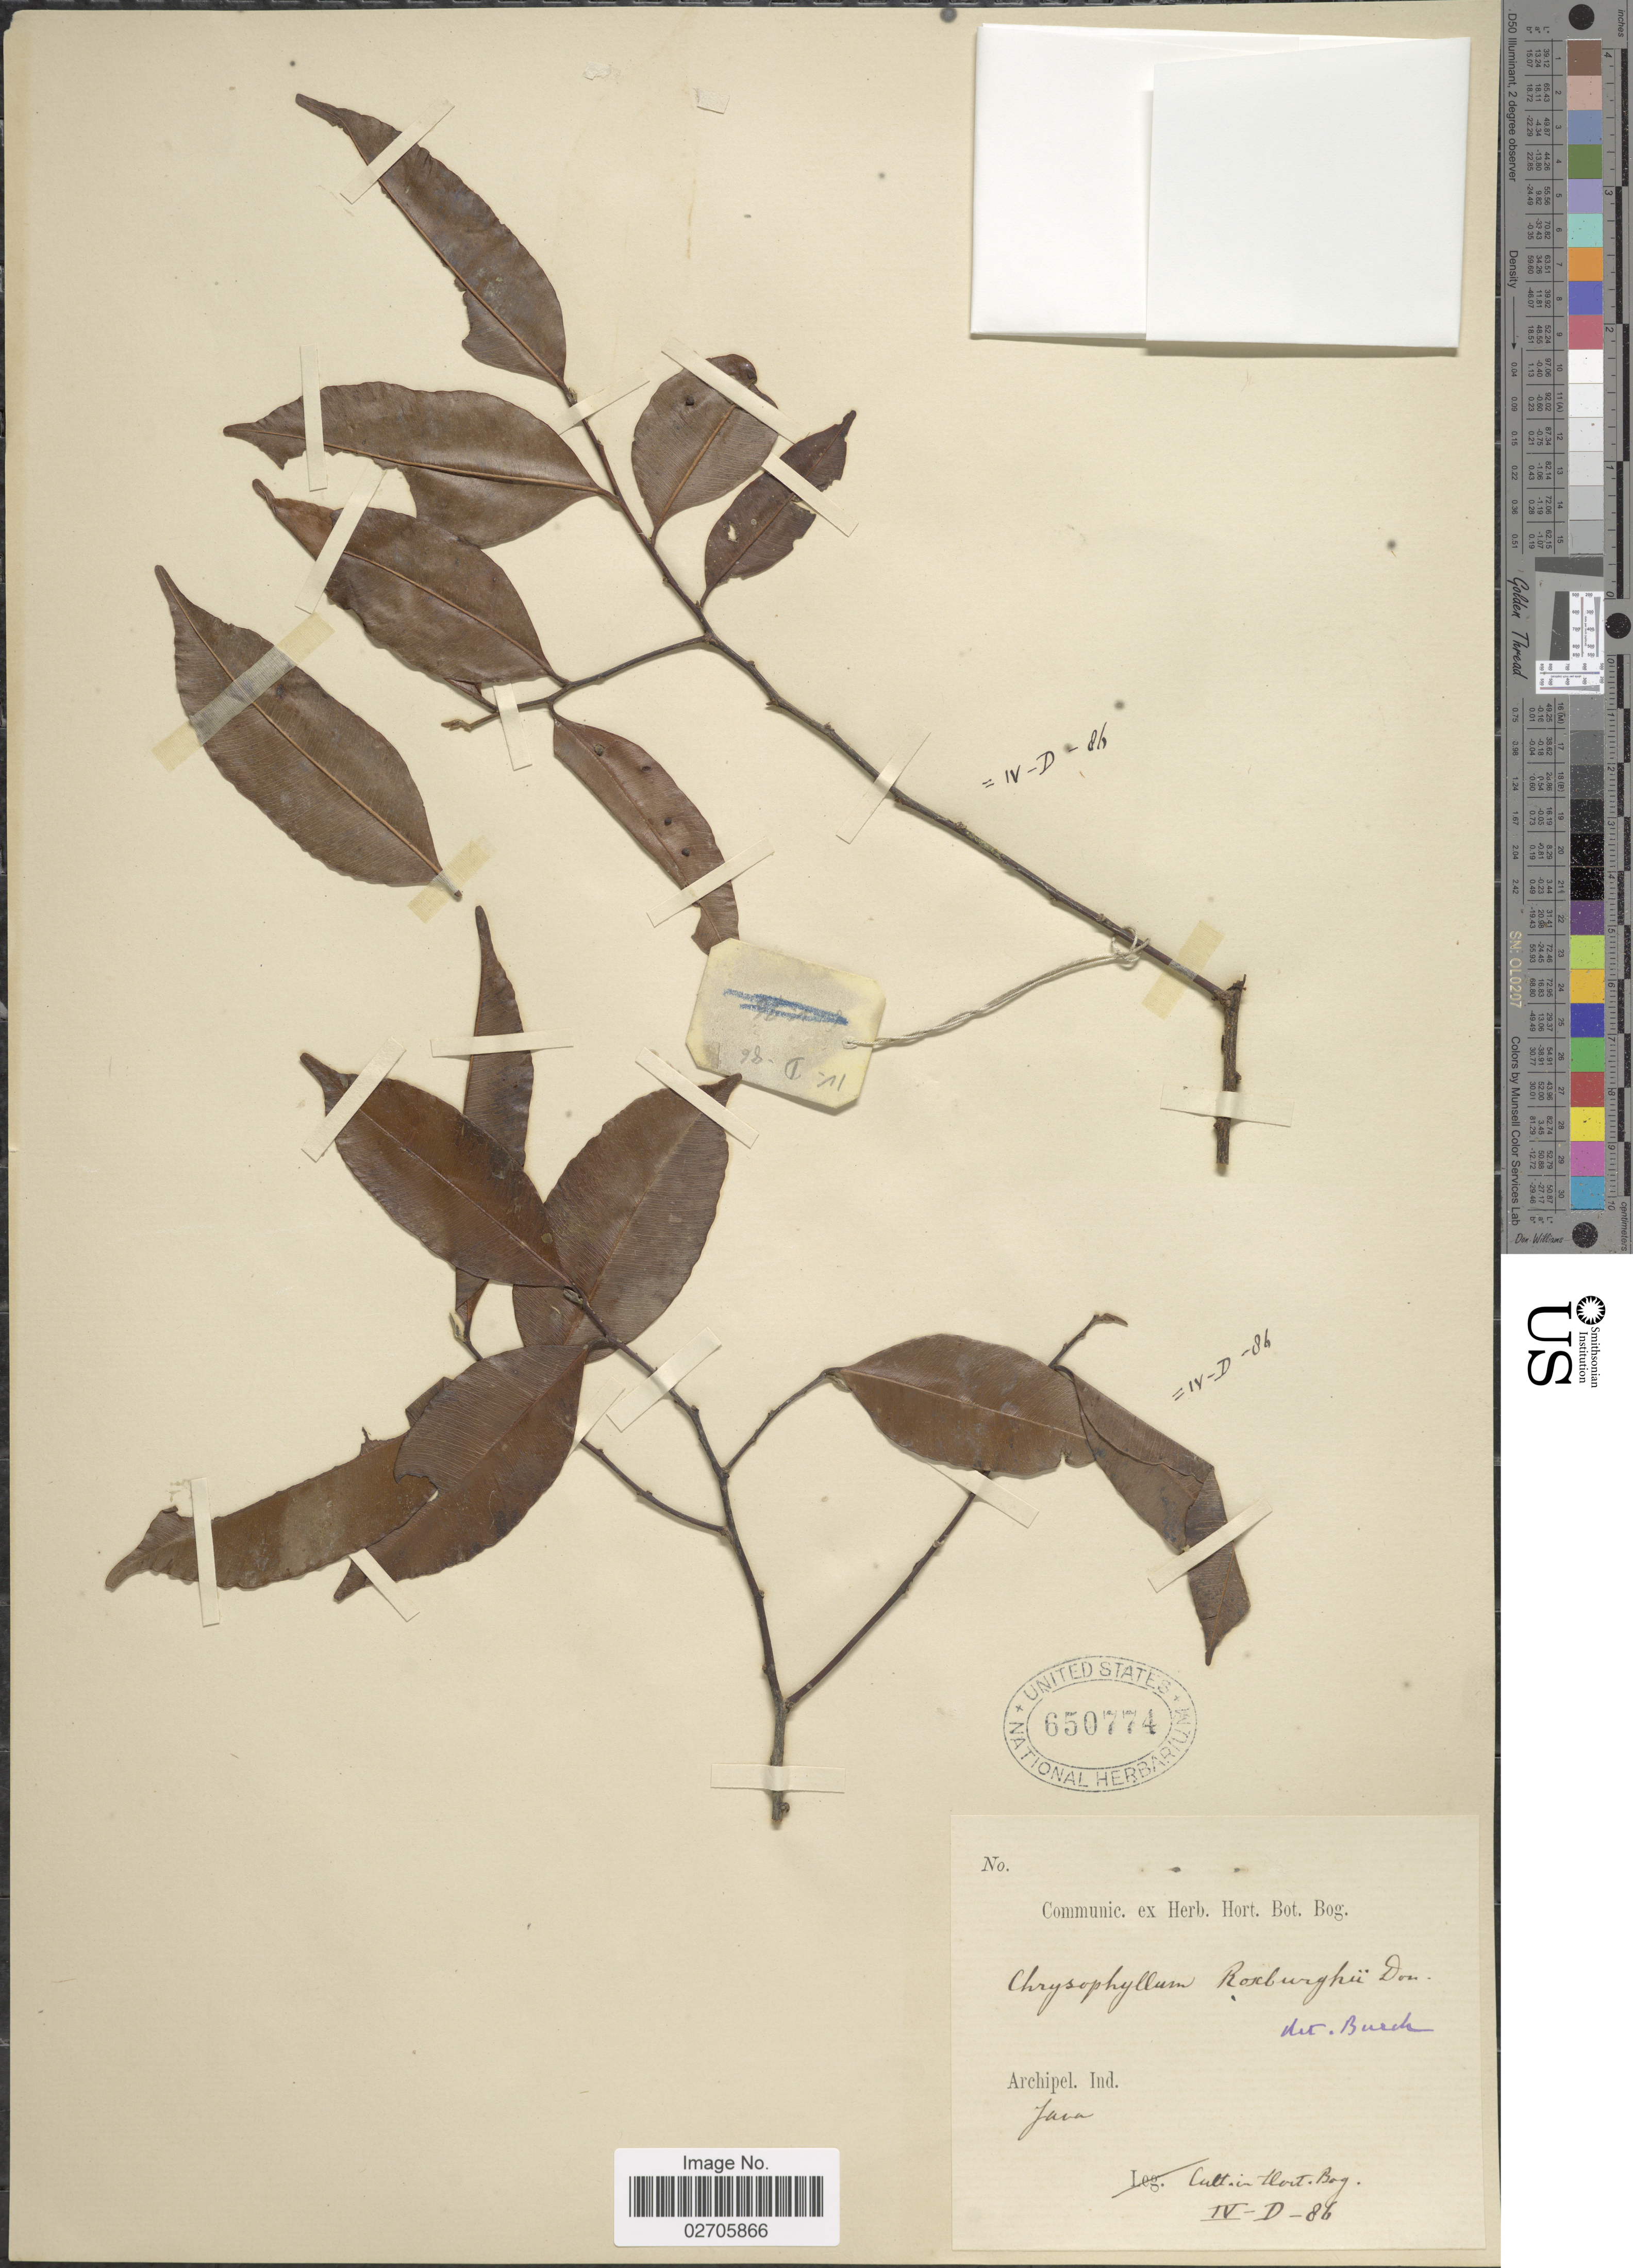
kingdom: Plantae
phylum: Tracheophyta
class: Magnoliopsida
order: Ericales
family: Sapotaceae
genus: Chrysophyllum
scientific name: Chrysophyllum lanceolatum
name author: (Blume) A. DC.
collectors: ex herb. Hort. Bot. Bog.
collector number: IV-D-86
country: Indonesia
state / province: Java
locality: Archipel. Ind. Java, Cult. in Hort. Bog.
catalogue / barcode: US 650774